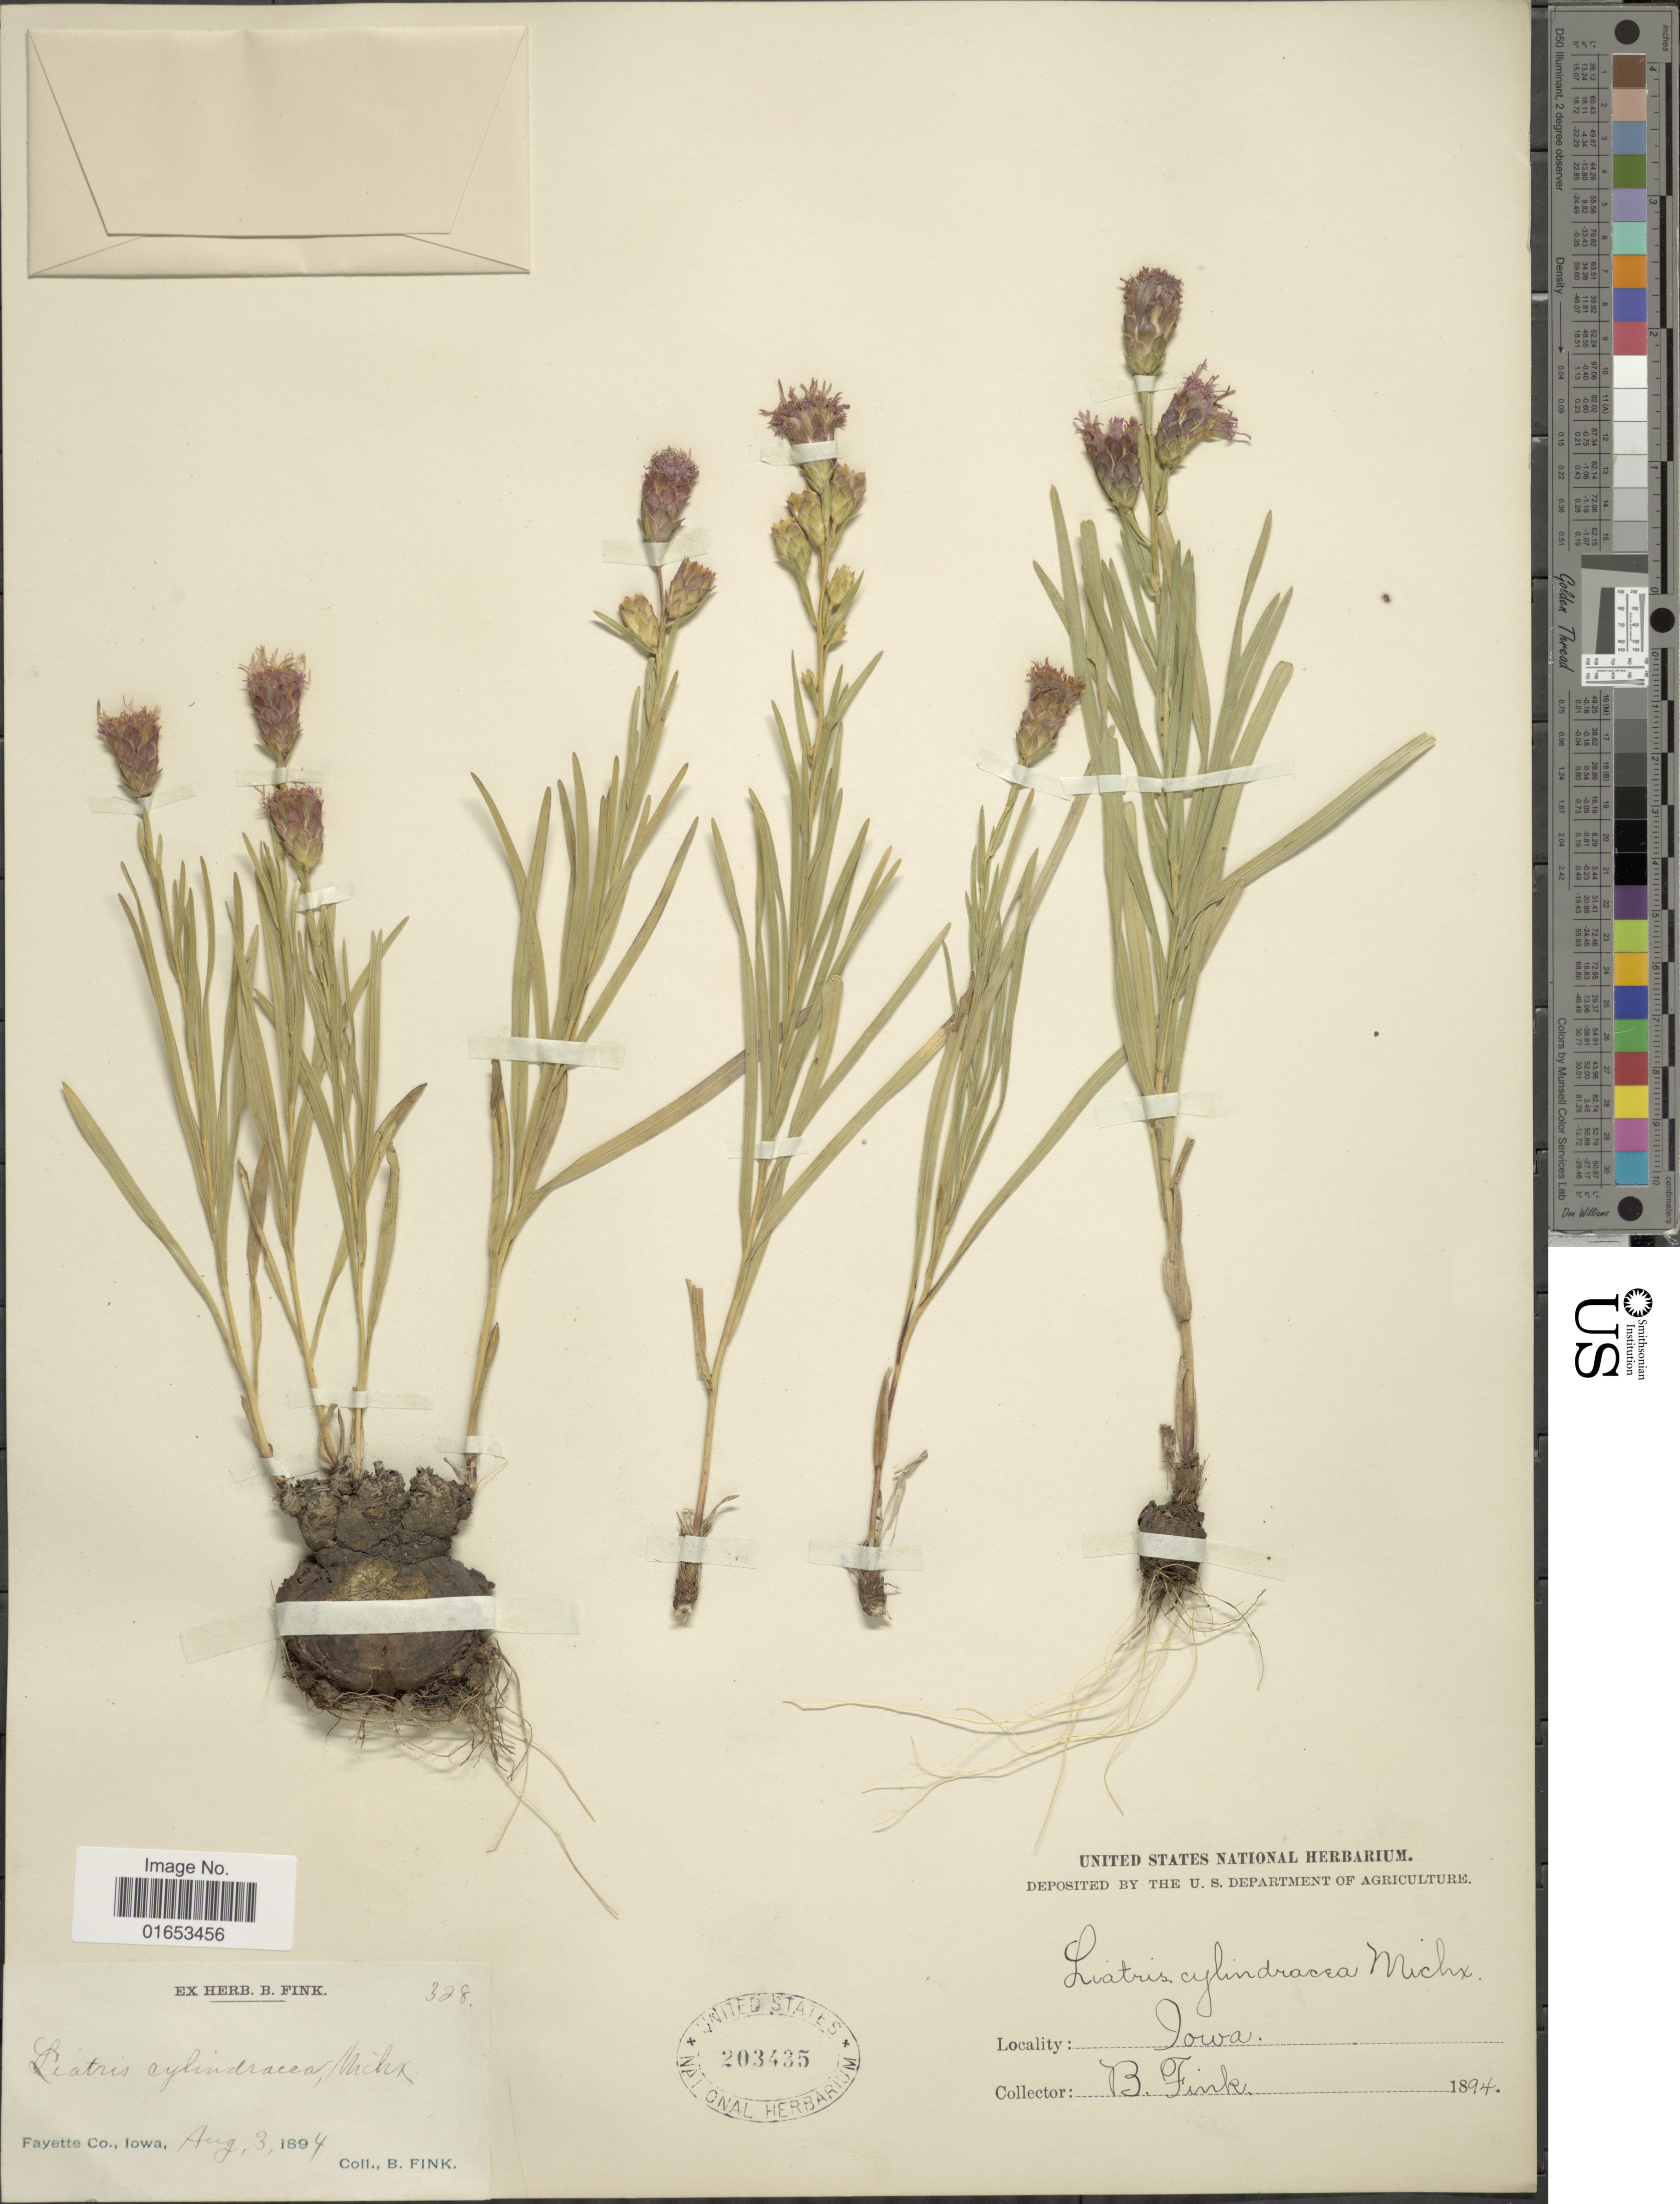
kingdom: Plantae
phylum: Tracheophyta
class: Magnoliopsida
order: Asterales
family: Asteraceae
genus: Liatris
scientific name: Liatris cylindracea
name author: Michaux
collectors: B. Fink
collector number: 328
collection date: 1894-08-03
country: United States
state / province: Iowa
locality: Fayette Co.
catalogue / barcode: US 203435